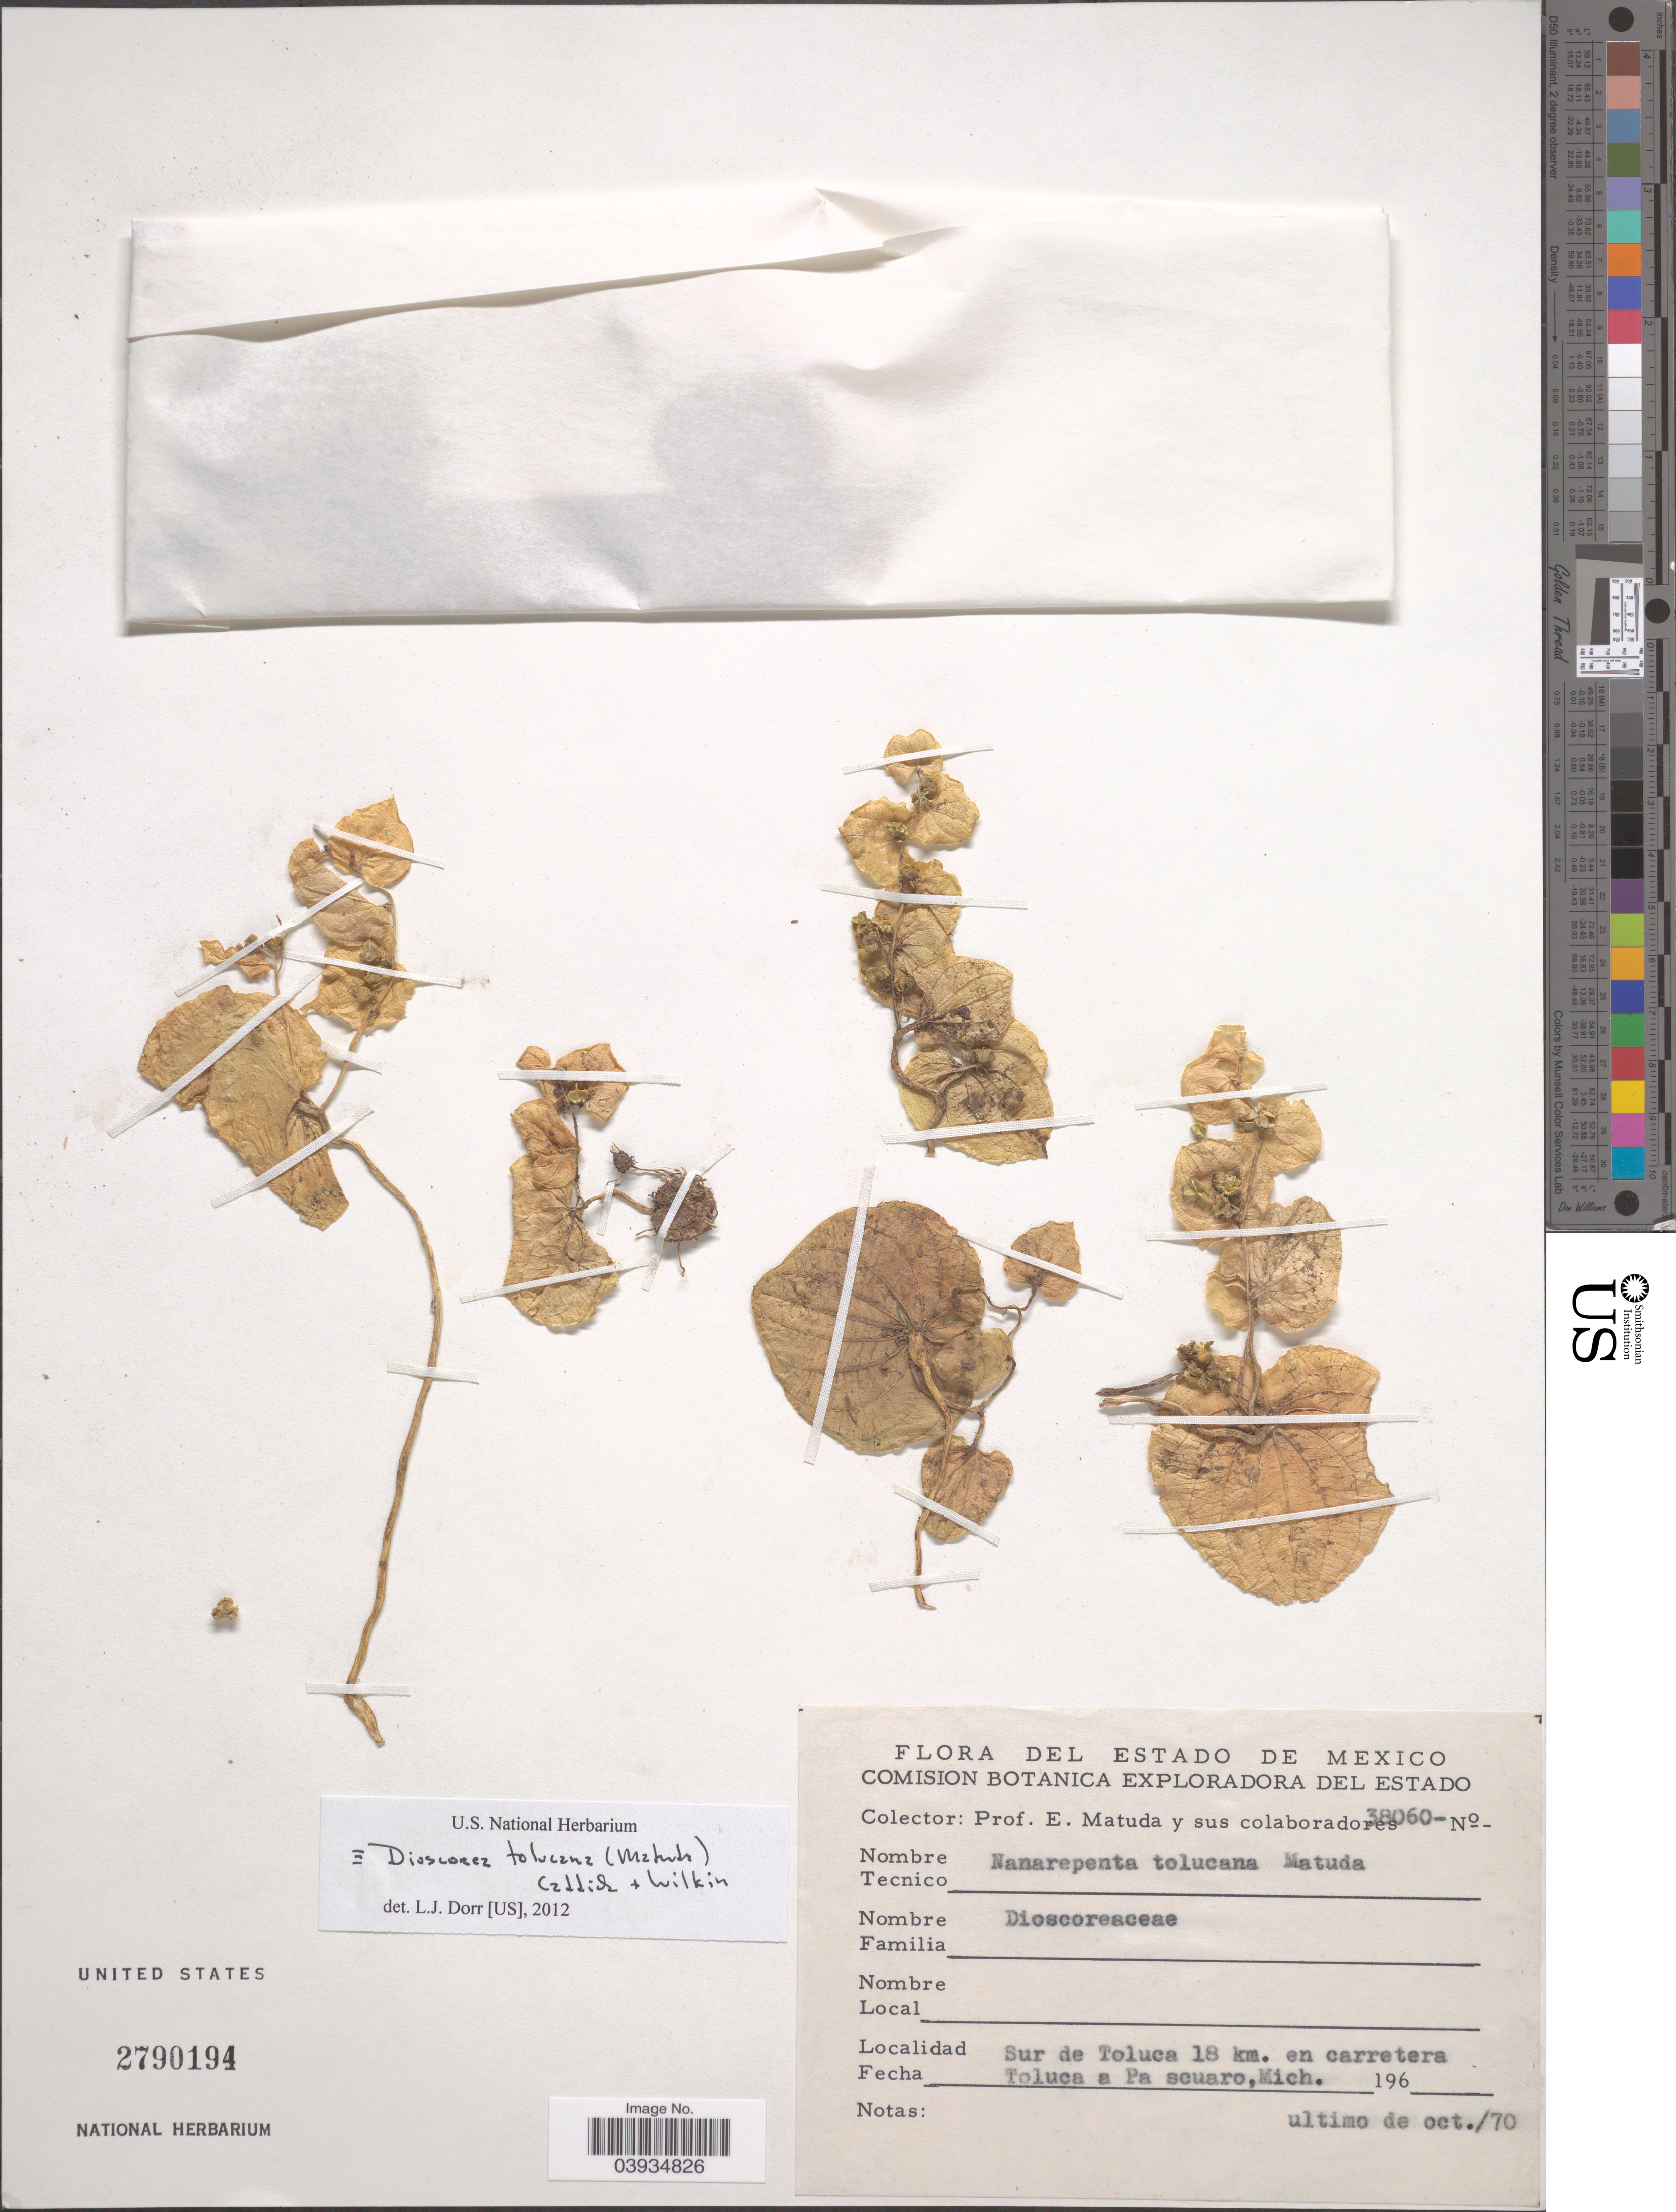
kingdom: Plantae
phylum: Tracheophyta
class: Liliopsida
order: Dioscoreales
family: Dioscoreaceae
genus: Dioscorea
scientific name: Dioscorea tolucana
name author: (Matuda) Caddick & Wilkin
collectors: E. Matuda & Sus Colaboradores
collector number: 38060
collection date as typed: ultimo de oct./70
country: Mexico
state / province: Michoacán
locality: Sur de Toluca 18 km. en carretera Toluca a Pa scuaro.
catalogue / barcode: US 2790194